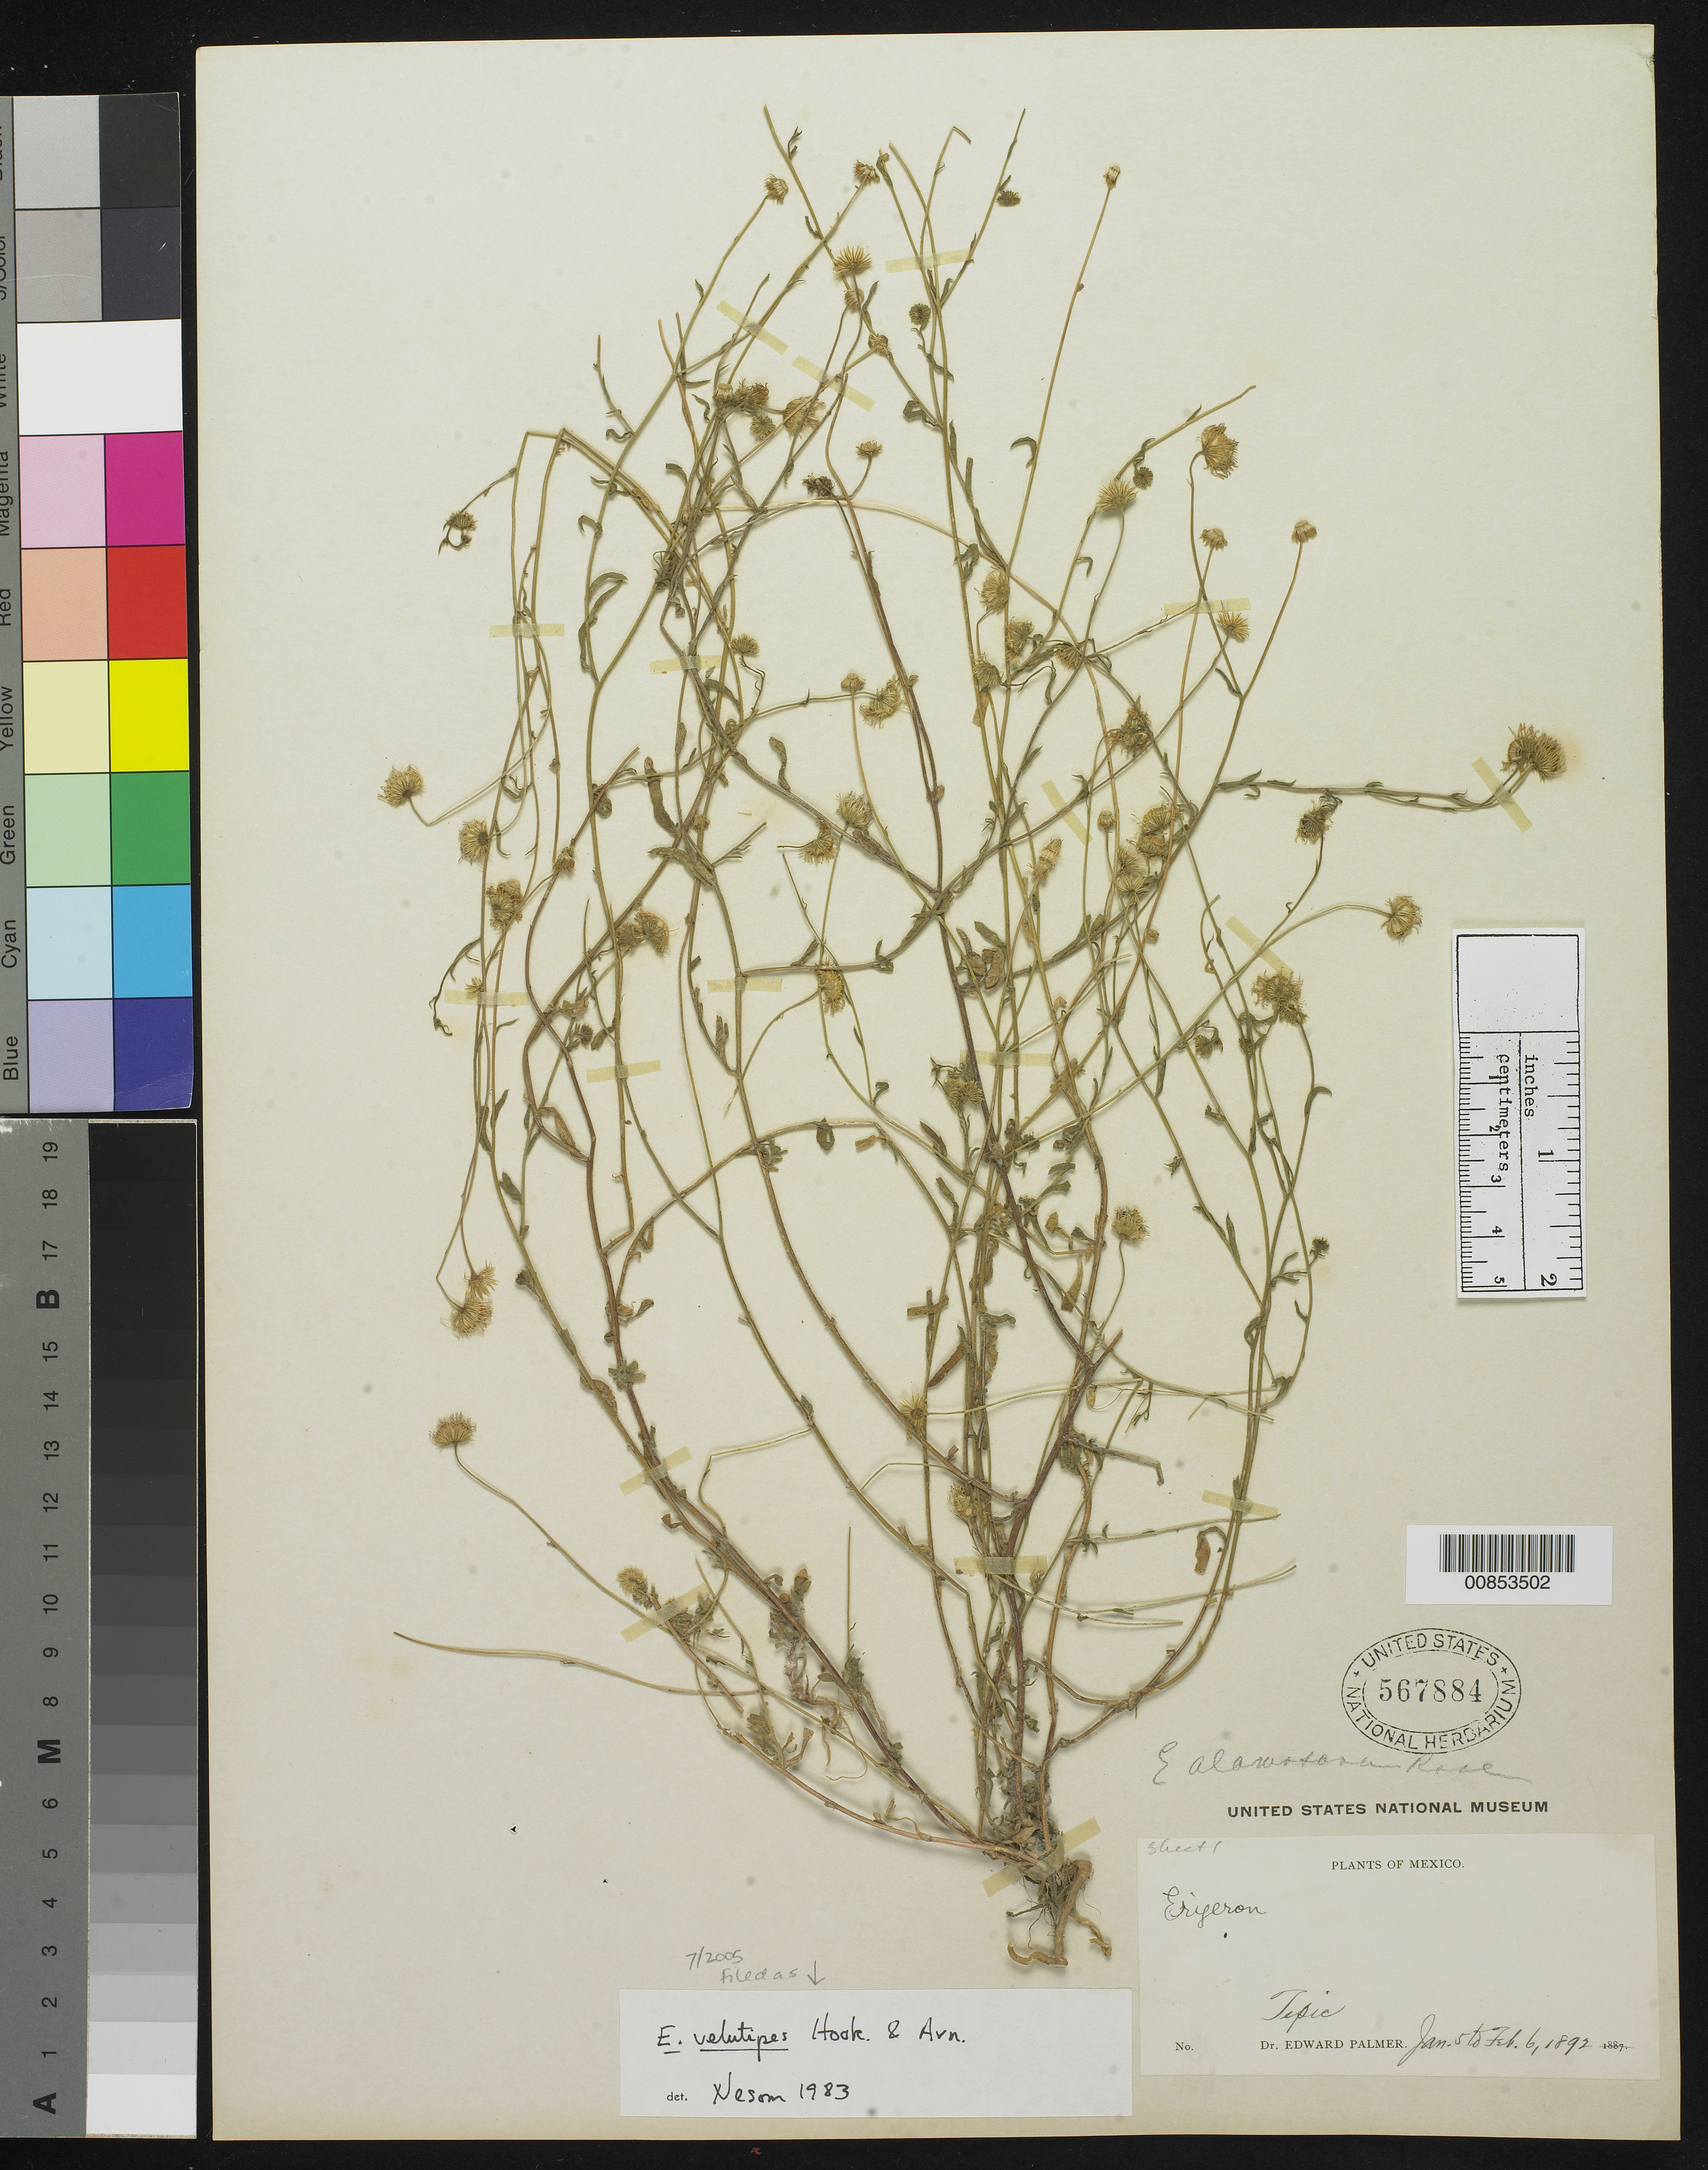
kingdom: Plantae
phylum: Tracheophyta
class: Magnoliopsida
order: Asterales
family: Asteraceae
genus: Erigeron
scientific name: Erigeron velutipes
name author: Hook. & Arn.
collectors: E. Palmer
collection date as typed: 05 Jan 1892 to 06 Feb 1892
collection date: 1892-01-05/1892-02-06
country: Mexico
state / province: Nayarit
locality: Tepic, Nayarit.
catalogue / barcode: US 567884